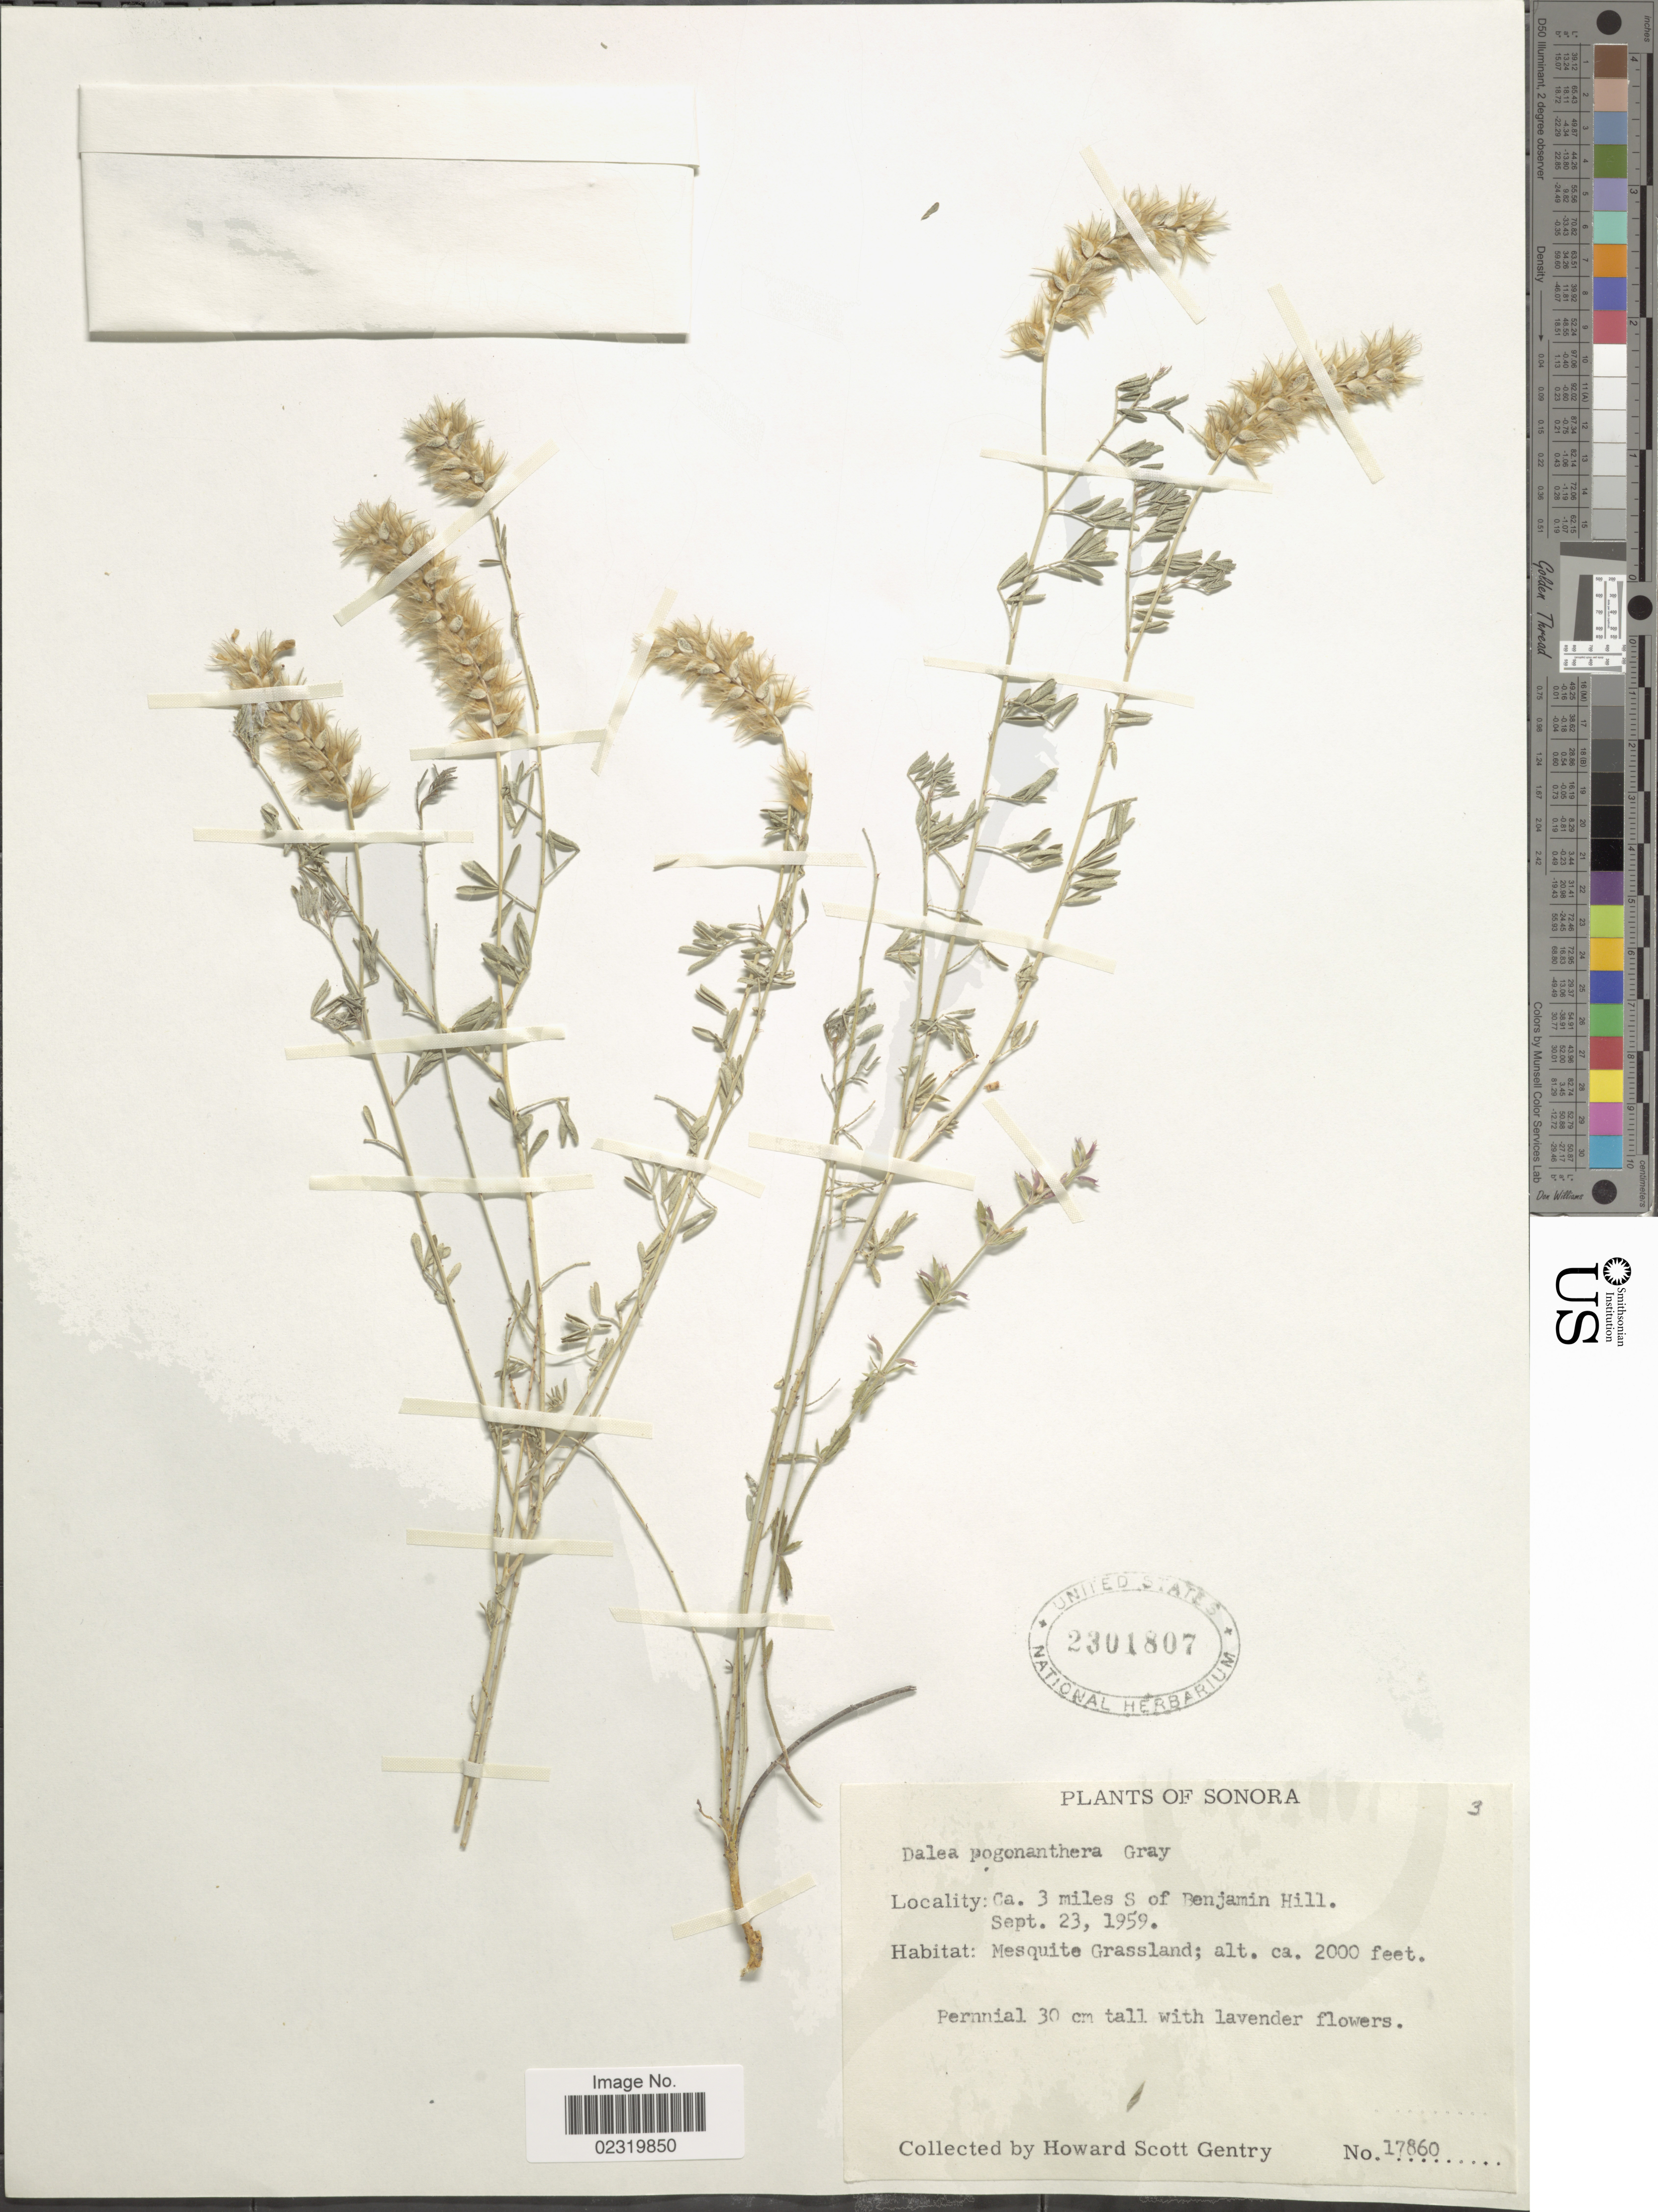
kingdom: Plantae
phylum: Tracheophyta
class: Magnoliopsida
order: Fabales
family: Fabaceae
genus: Dalea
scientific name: Dalea pogonathera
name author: A. Gray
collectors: H. S. Gentry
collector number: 17860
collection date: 1959-09-23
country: Mexico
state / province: Sonora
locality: Ca. 3 miles S of Benjamin Hill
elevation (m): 610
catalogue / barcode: US 2301807